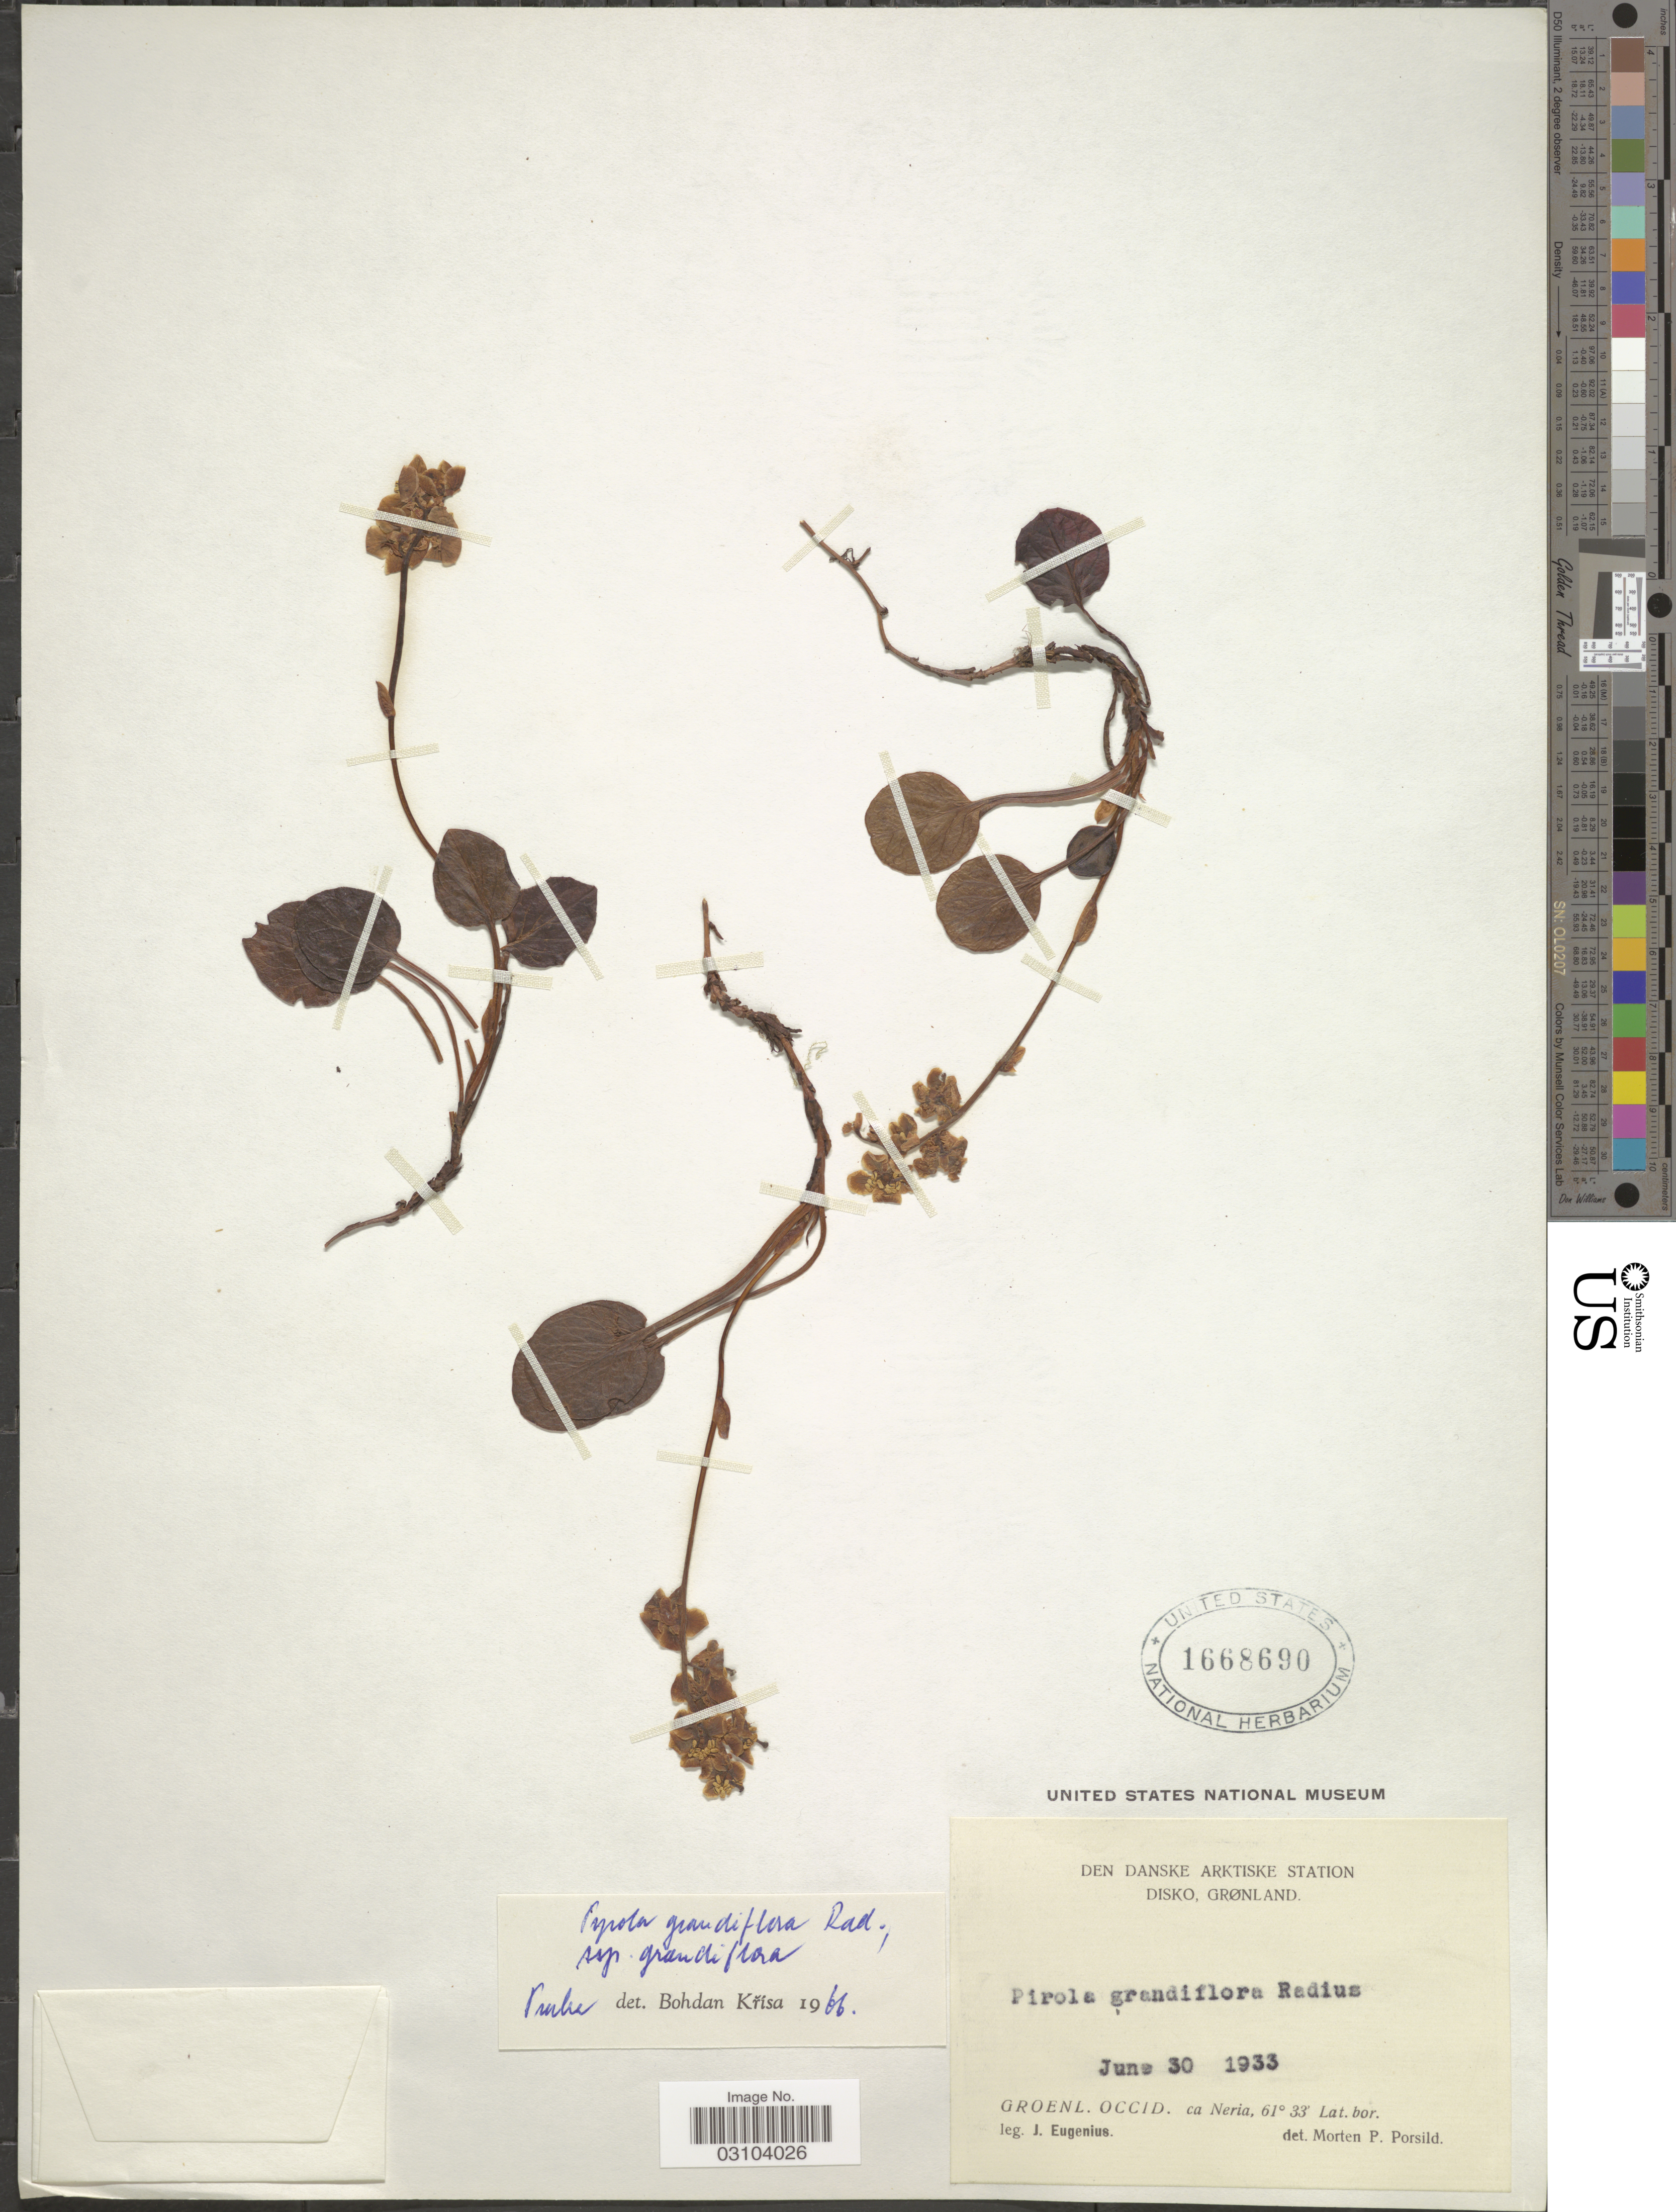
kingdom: Plantae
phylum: Tracheophyta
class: Magnoliopsida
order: Ericales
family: Ericaceae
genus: Pyrola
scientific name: Pyrola grandiflora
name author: Radius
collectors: J. Eugenius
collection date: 1933-06-30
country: Greenland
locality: Den Danske Arktiske Station. Disko, Grønland. Groenl. Occid.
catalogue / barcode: US 1668690